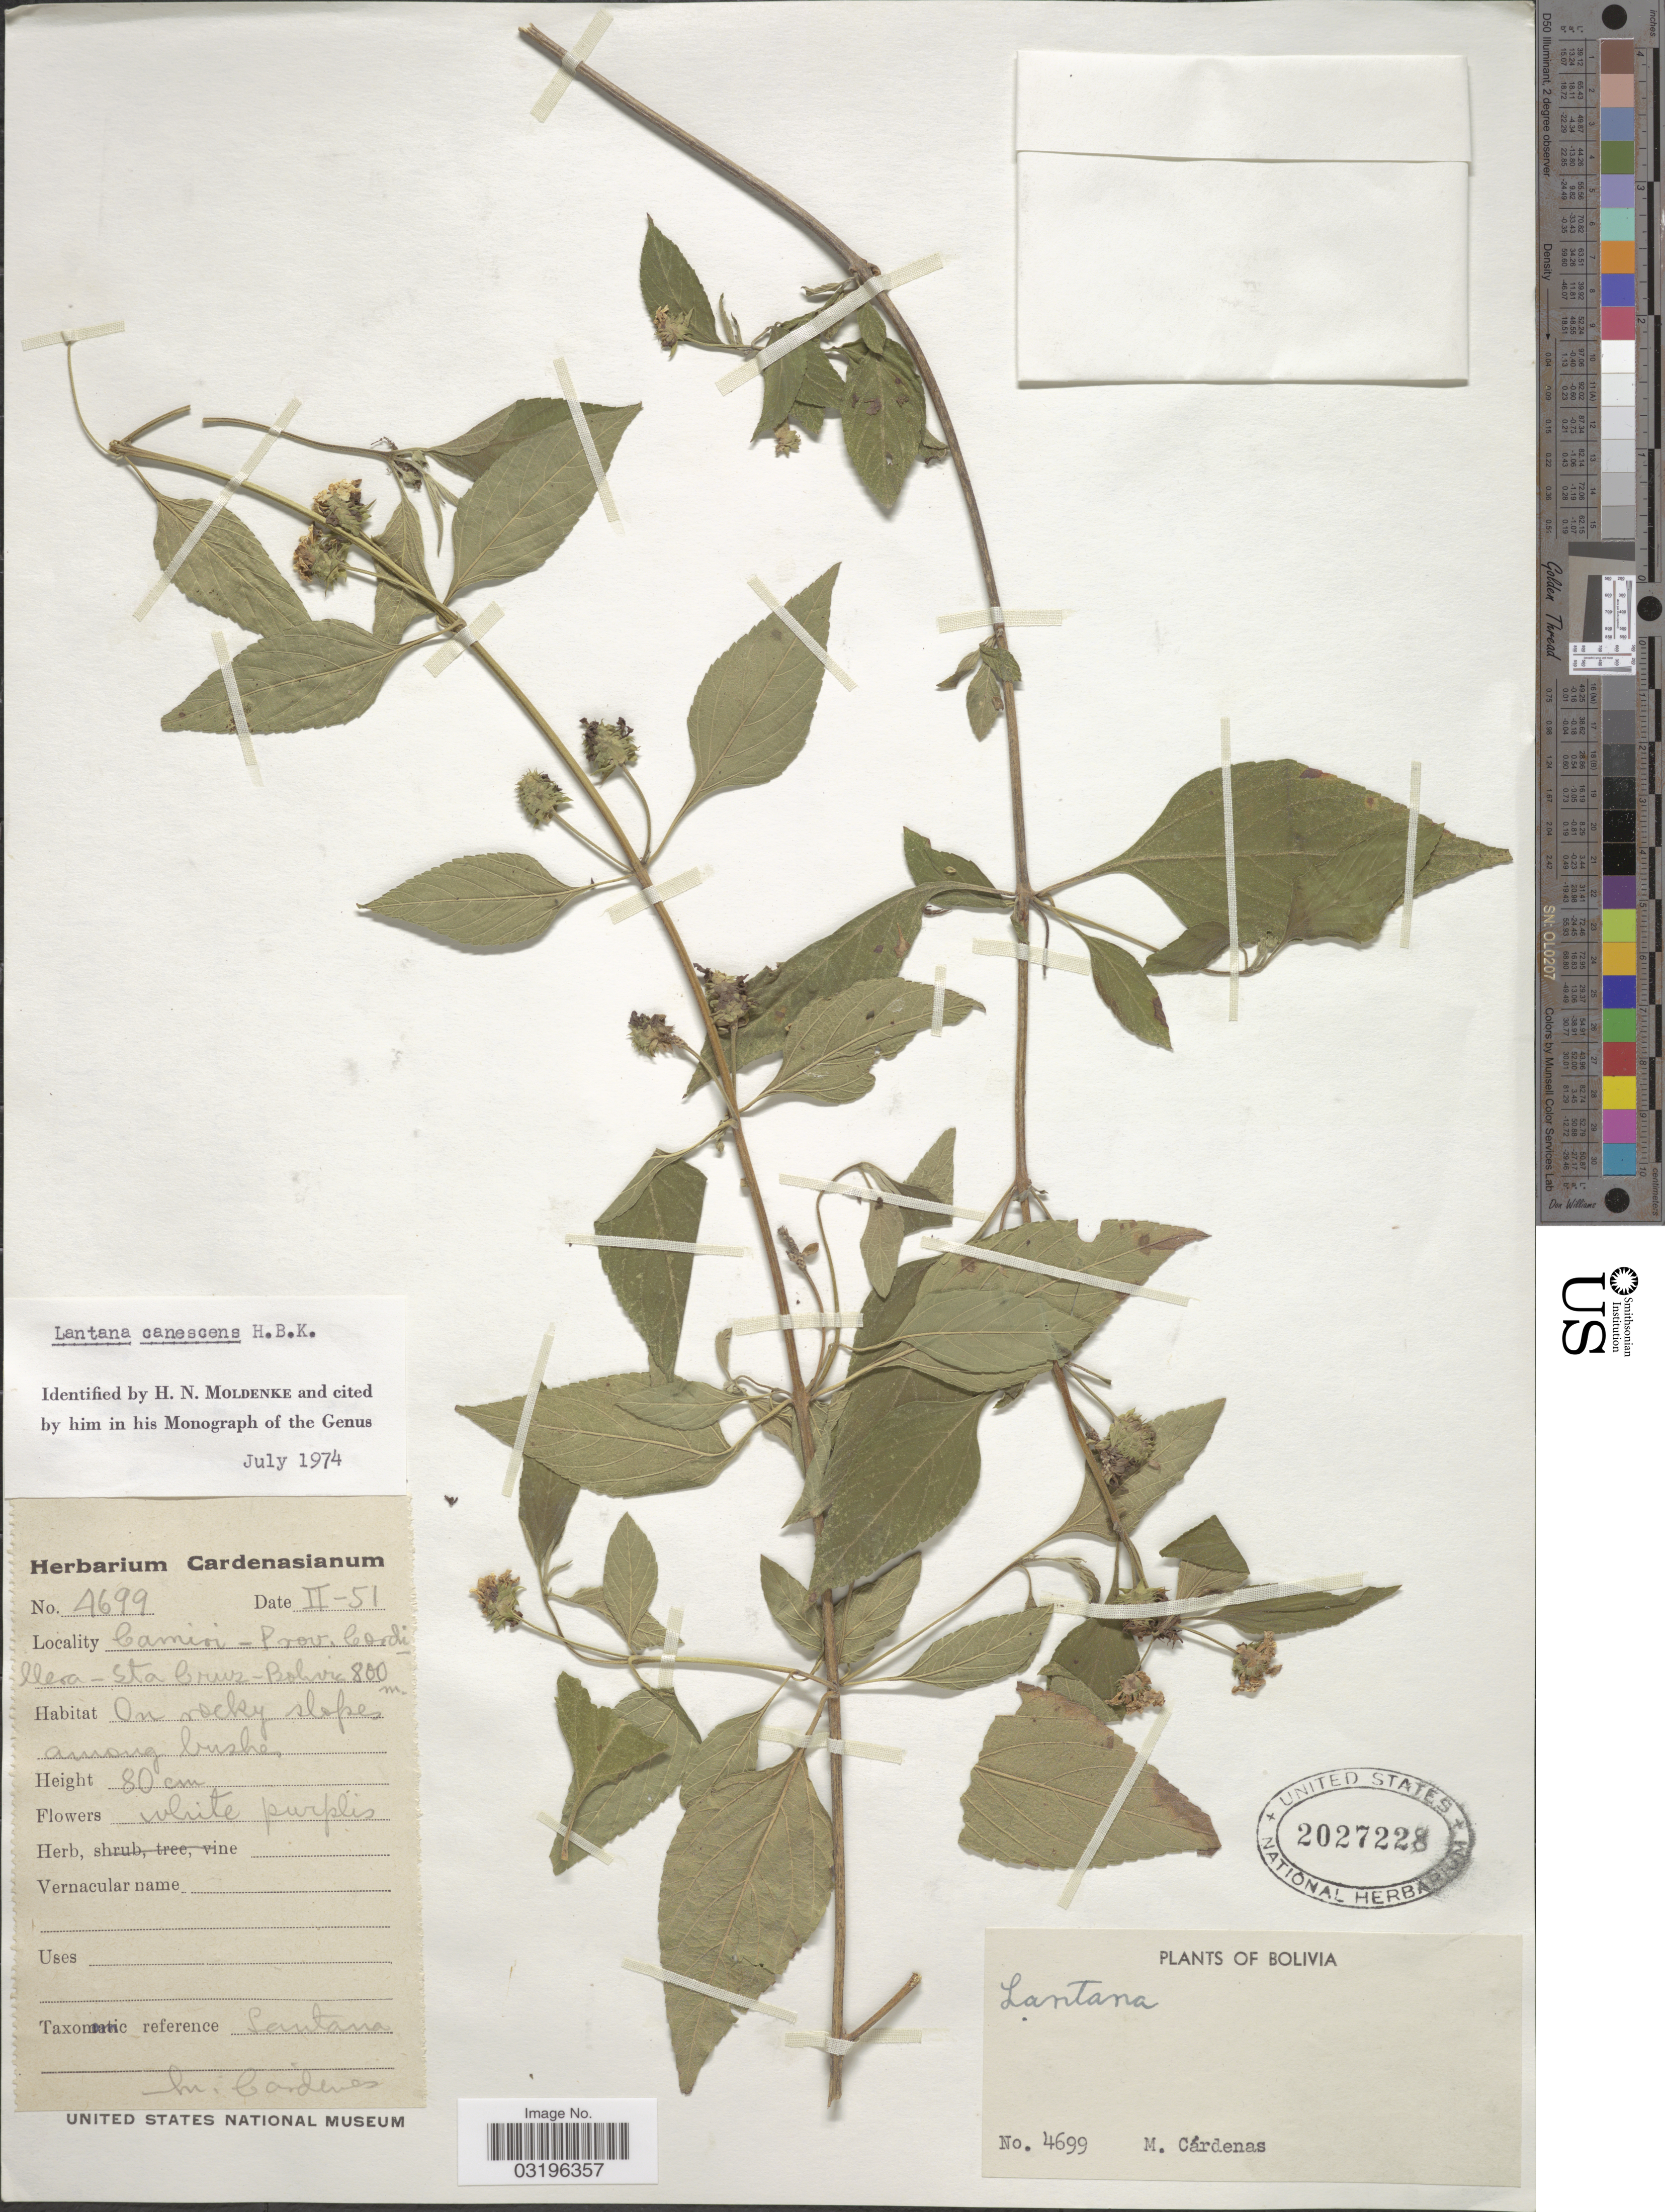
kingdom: Plantae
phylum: Tracheophyta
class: Magnoliopsida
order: Lamiales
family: Verbenaceae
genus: Lantana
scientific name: Lantana canescens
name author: Kunth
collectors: M. Cárdenas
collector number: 4699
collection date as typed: Transcribed d/m/y: /2/51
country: Bolivia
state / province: Santa Cruz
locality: Camiri - Prov. Cordillera - Sta. Cruz.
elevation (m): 800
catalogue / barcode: US 2027228